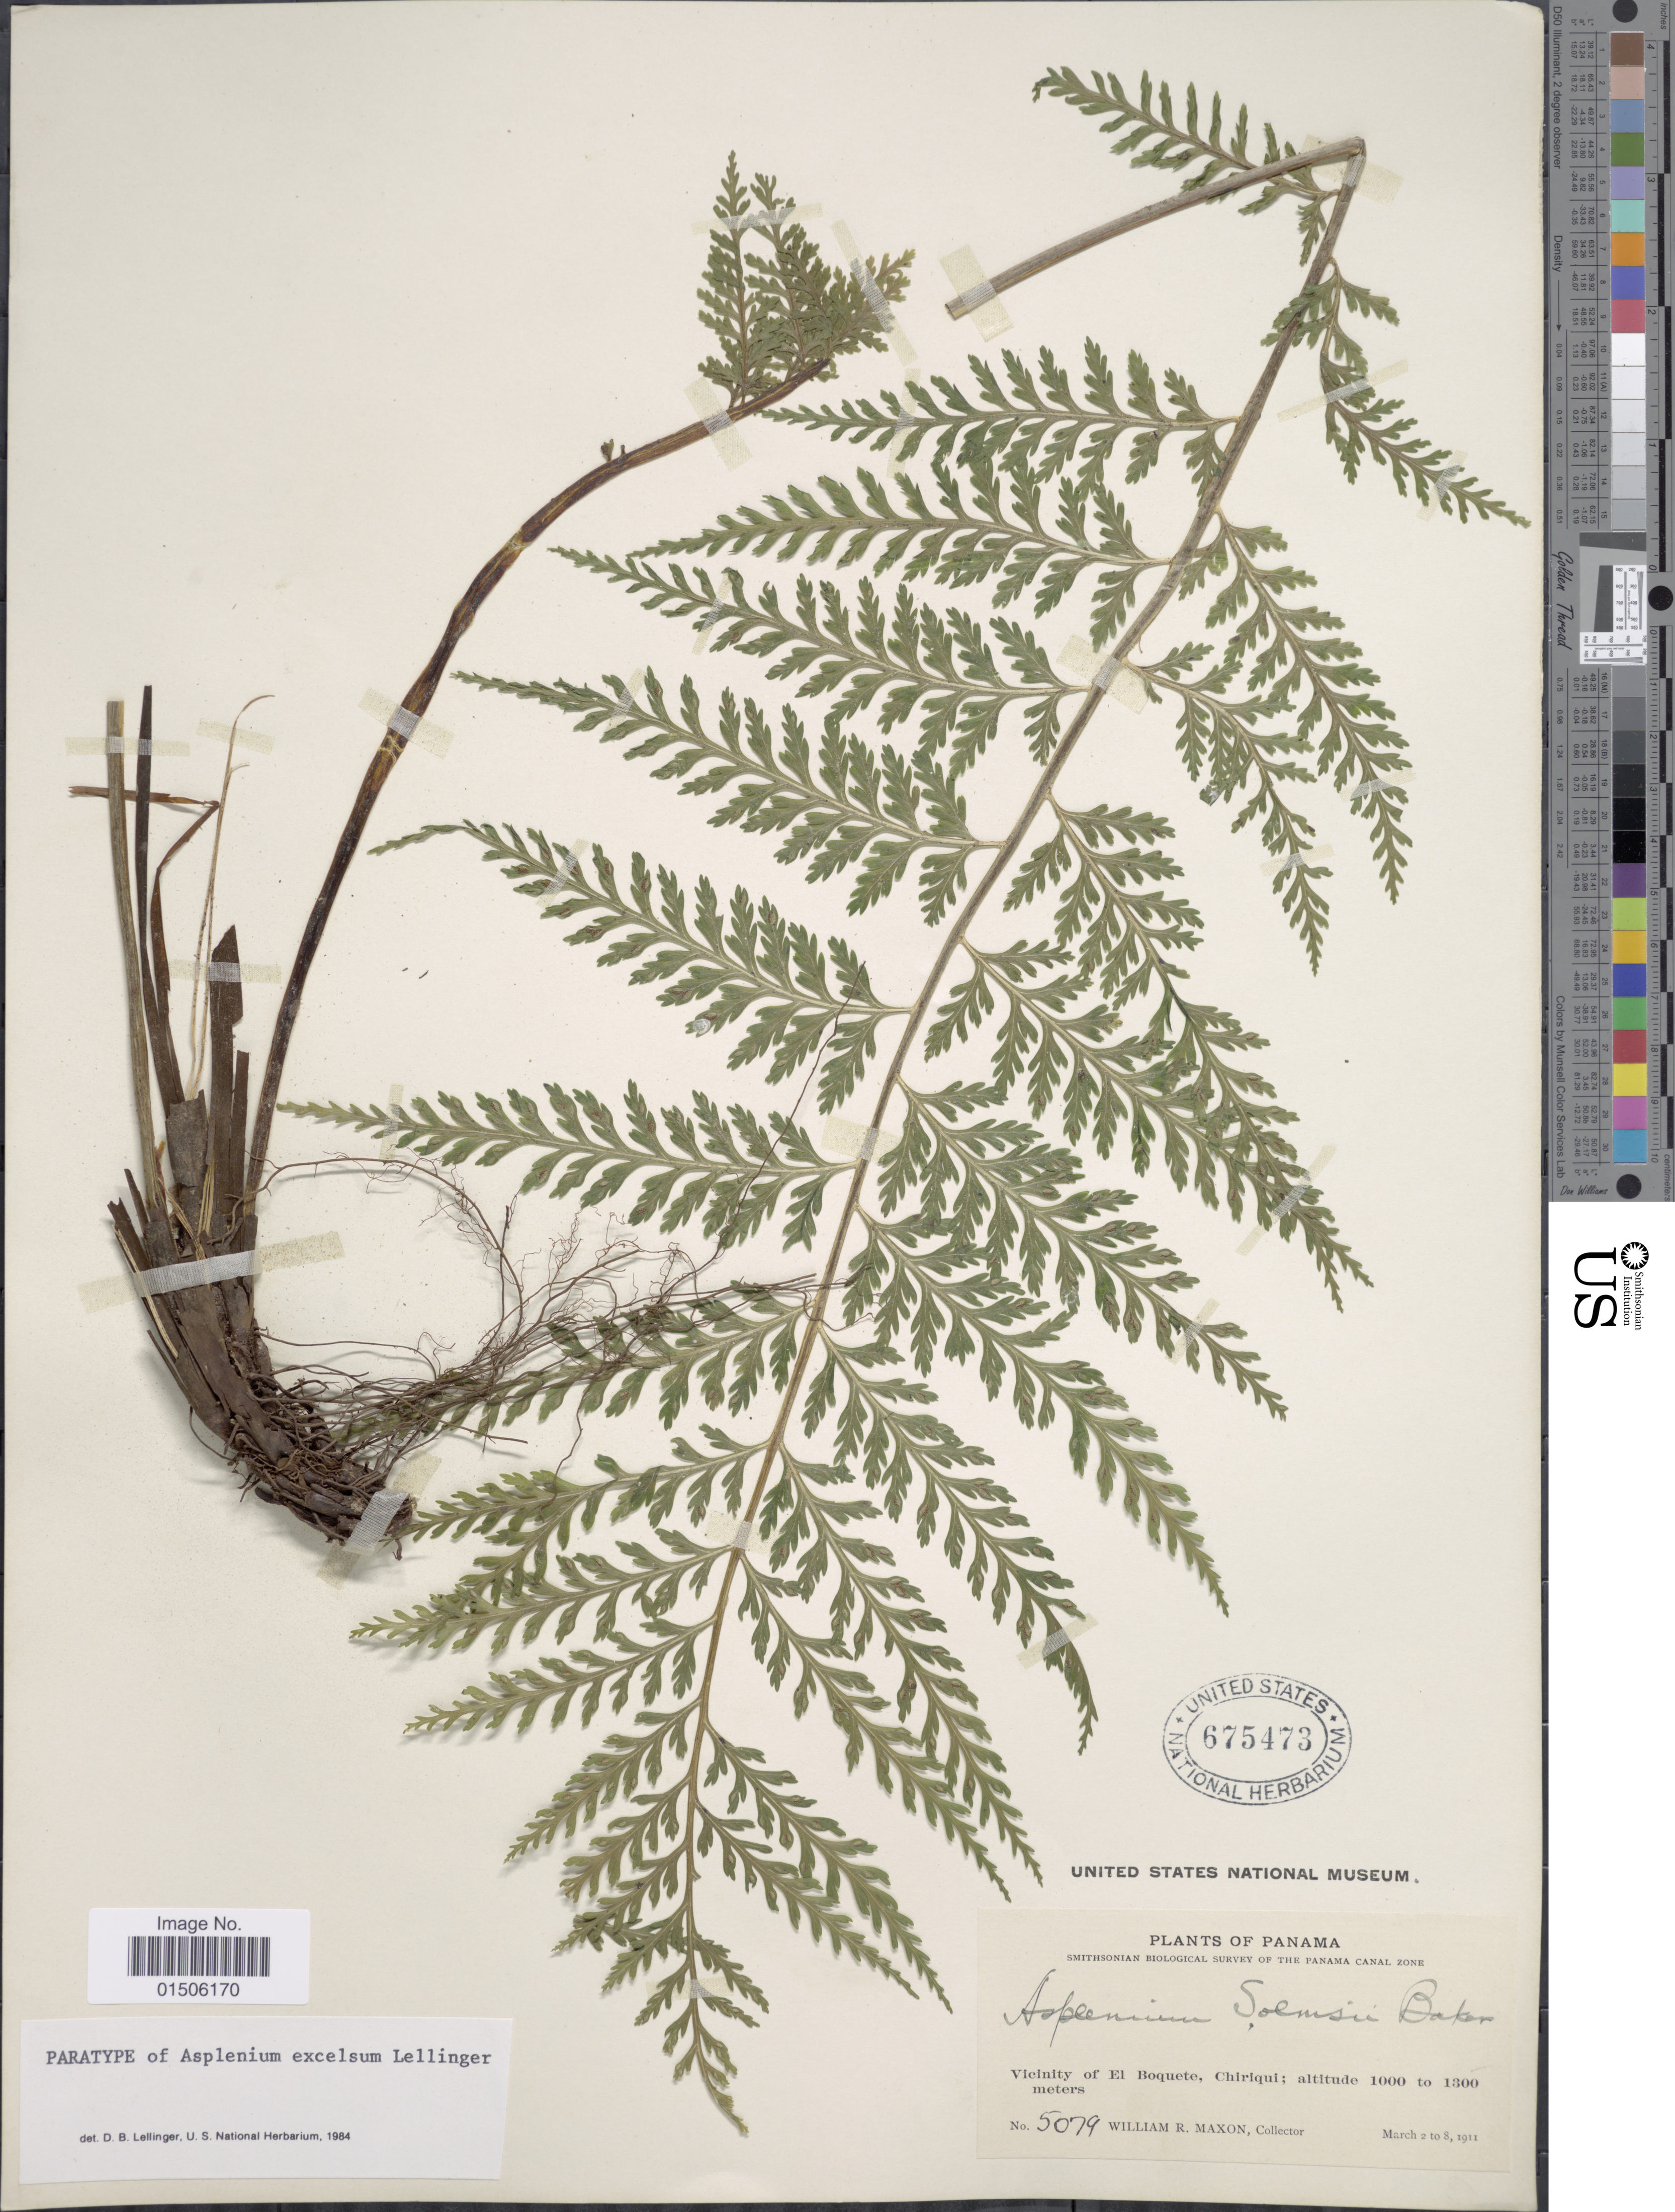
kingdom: Plantae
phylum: Tracheophyta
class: Polypodiopsida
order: Polypodiales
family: Aspleniaceae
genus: Asplenium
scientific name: Asplenium excelsum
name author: Lellinger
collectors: W. R. Maxon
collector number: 5079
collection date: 1911-03-02/1911-03-08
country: Panama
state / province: Chiriqui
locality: Vicinity of El Boquete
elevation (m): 1000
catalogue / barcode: US 675473